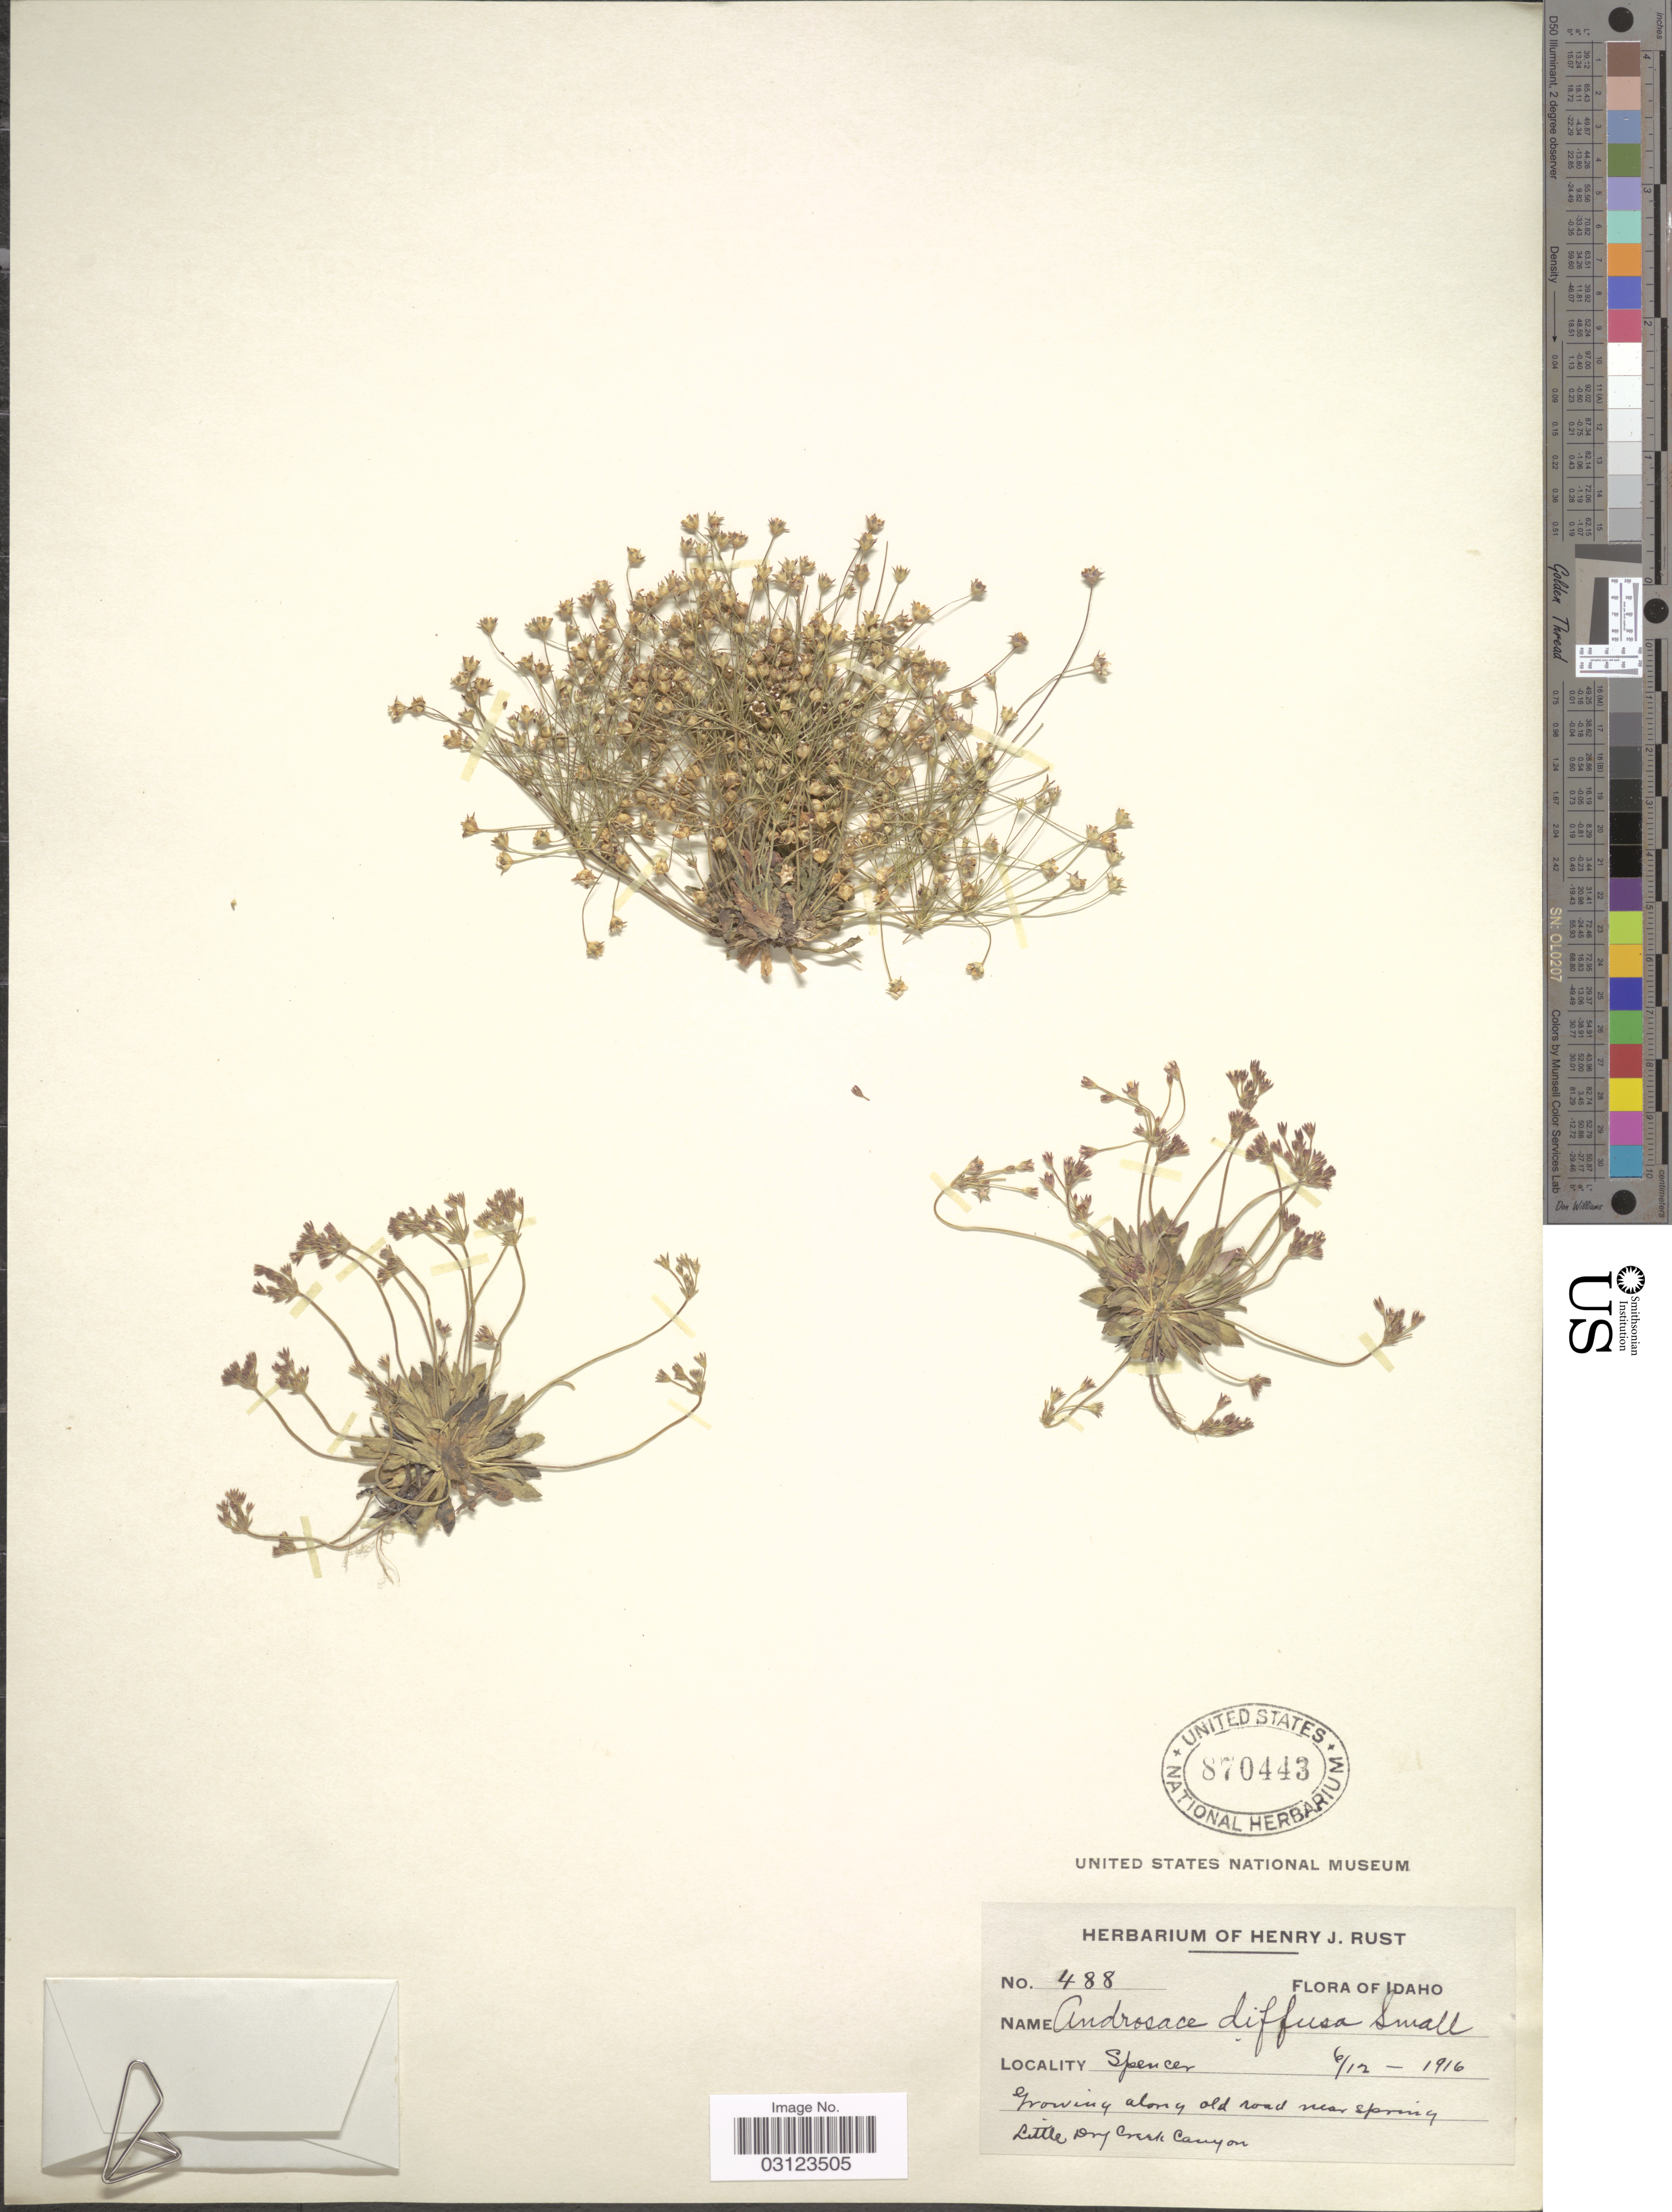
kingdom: Plantae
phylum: Tracheophyta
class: Magnoliopsida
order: Ericales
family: Primulaceae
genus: Androsace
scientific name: Androsace septentrionalis var. puberulenta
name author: (Rydb.) R. Knuth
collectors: ex herb. Henry J. Rust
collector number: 488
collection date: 1916-06-12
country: United States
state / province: Idaho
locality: Spencer. Growing along old road near spring. Little Dry Creek Canyon.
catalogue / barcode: US 870443